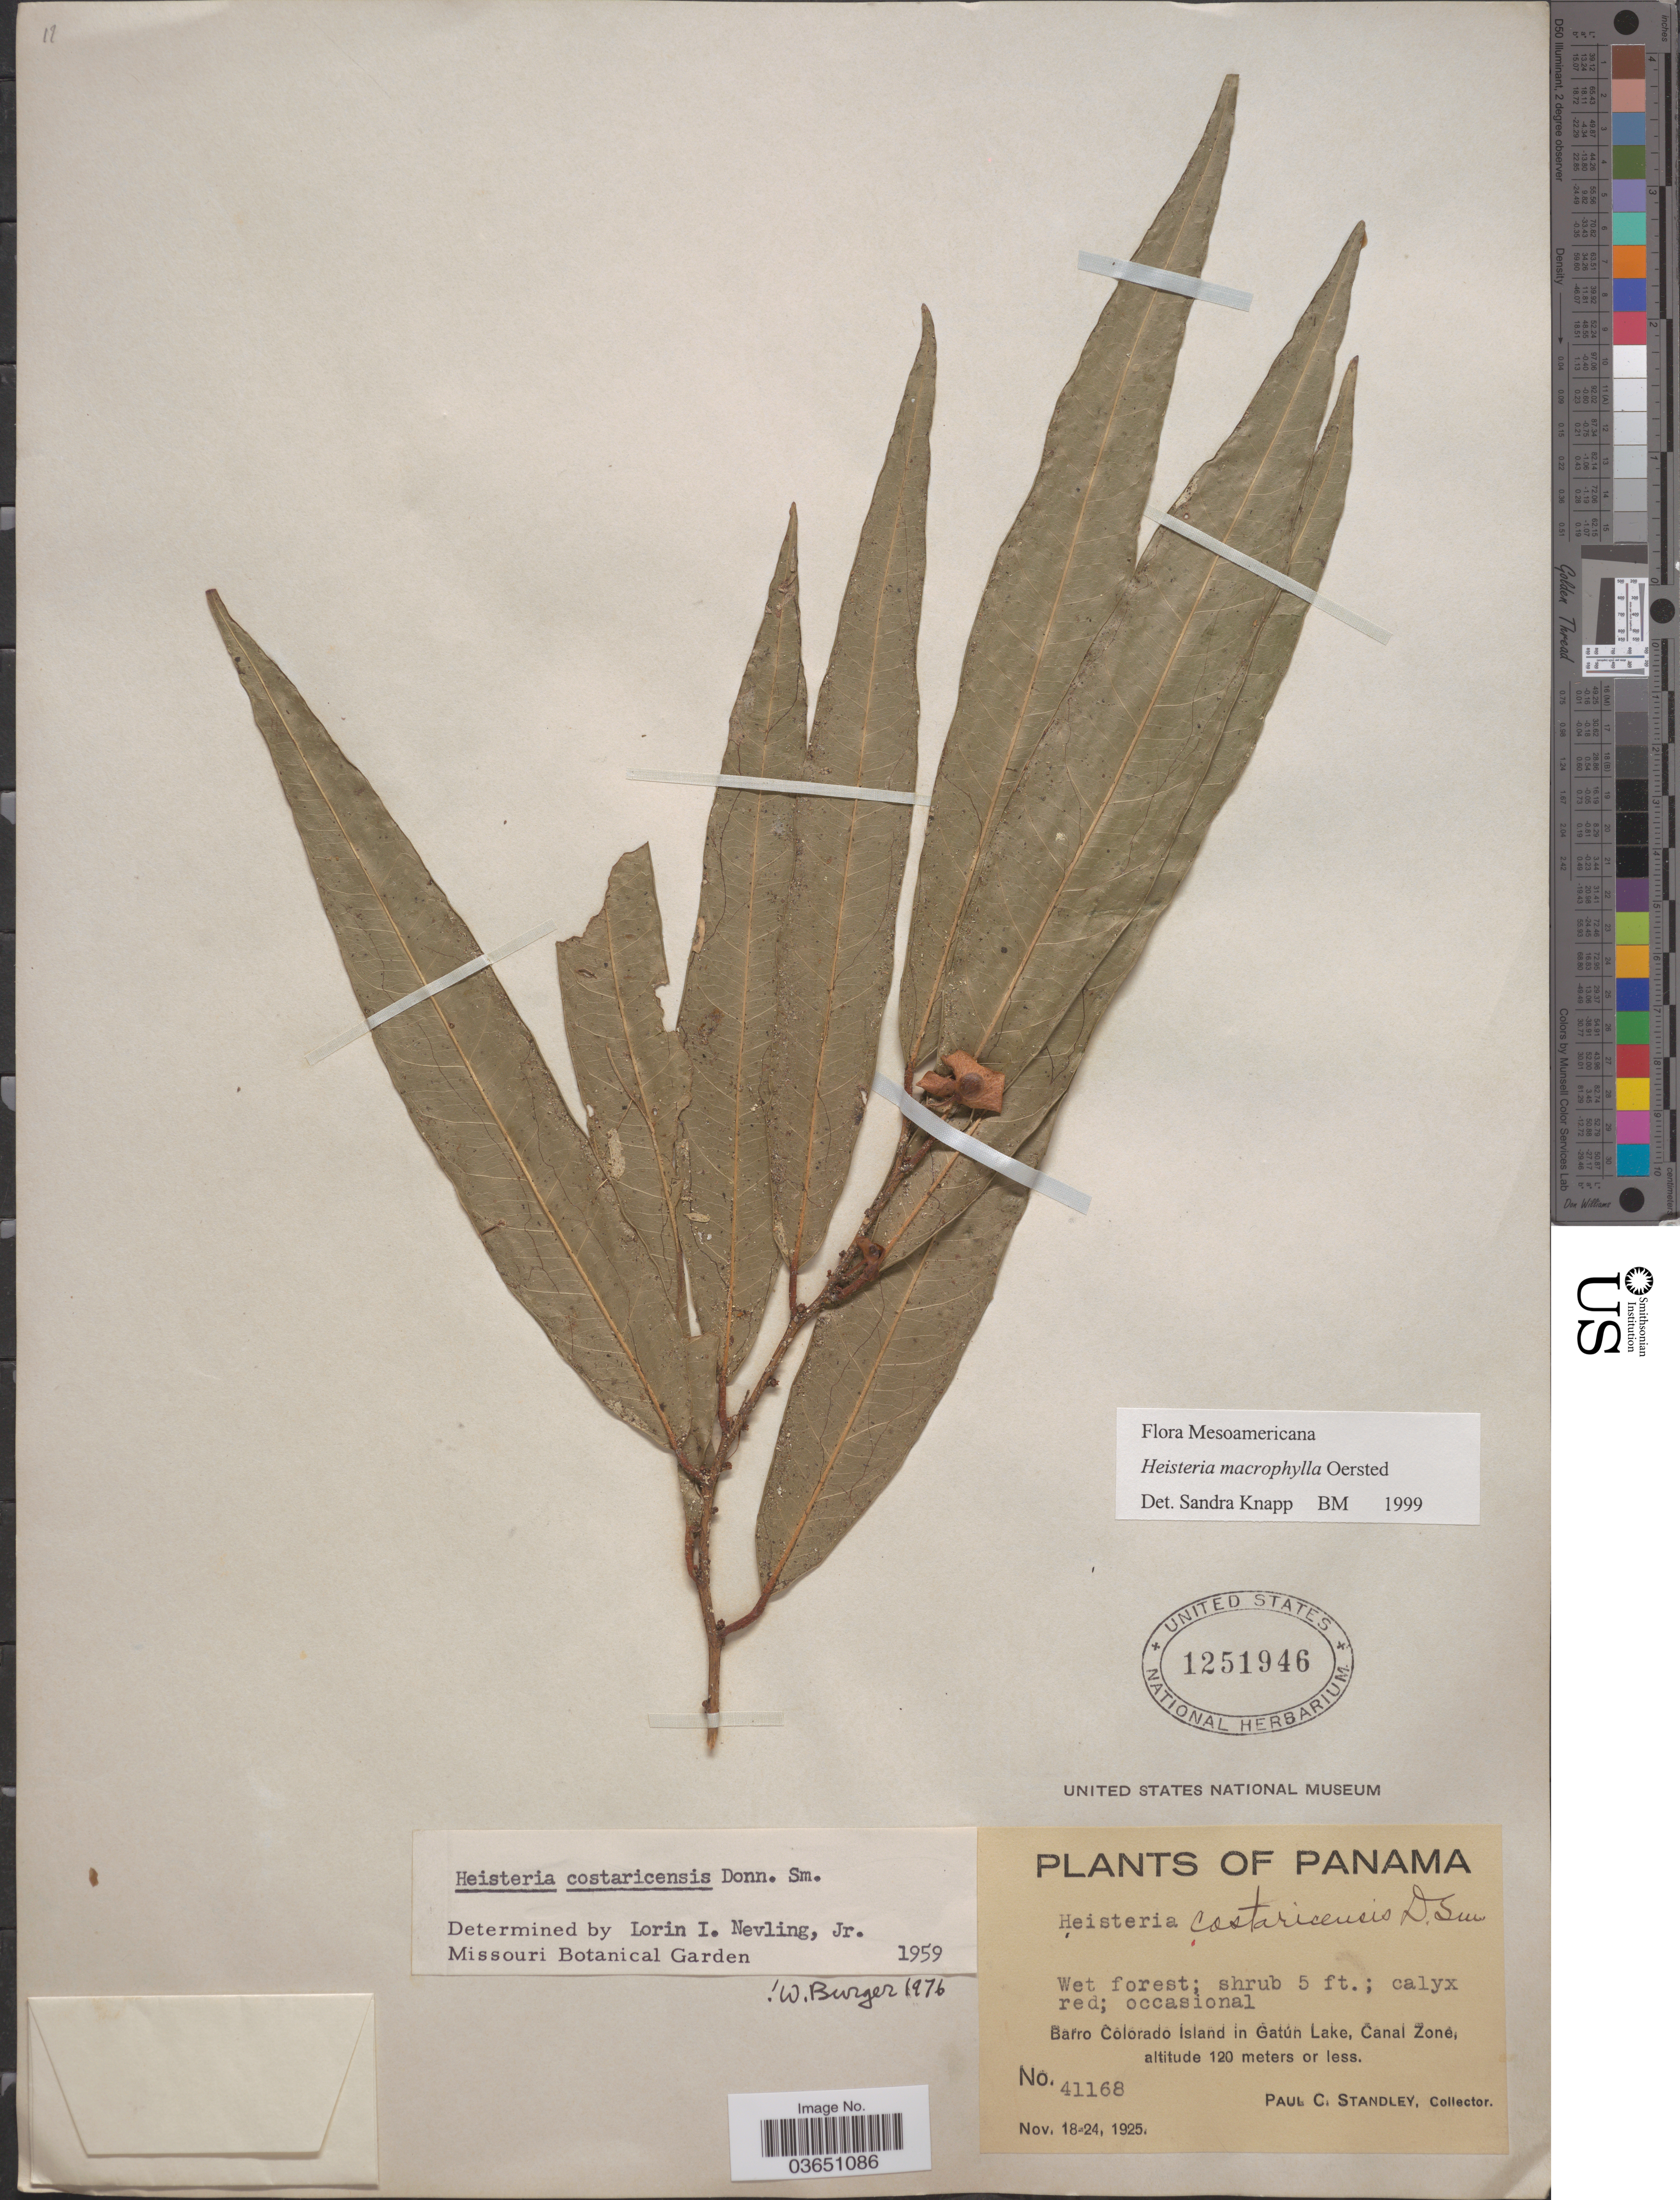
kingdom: Plantae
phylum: Tracheophyta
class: Magnoliopsida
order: Santalales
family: Erythropalaceae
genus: Heisteria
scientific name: Heisteria macrophylla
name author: Oerst.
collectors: P. C. Standley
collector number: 41168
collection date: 1925-11-18/1925-11-24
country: Panama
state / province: Panamá Oeste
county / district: Canal Zone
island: Barro Colorado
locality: Barro Colorado Island in Gatun Lake, Canal Zone.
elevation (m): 120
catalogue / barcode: US 1251946